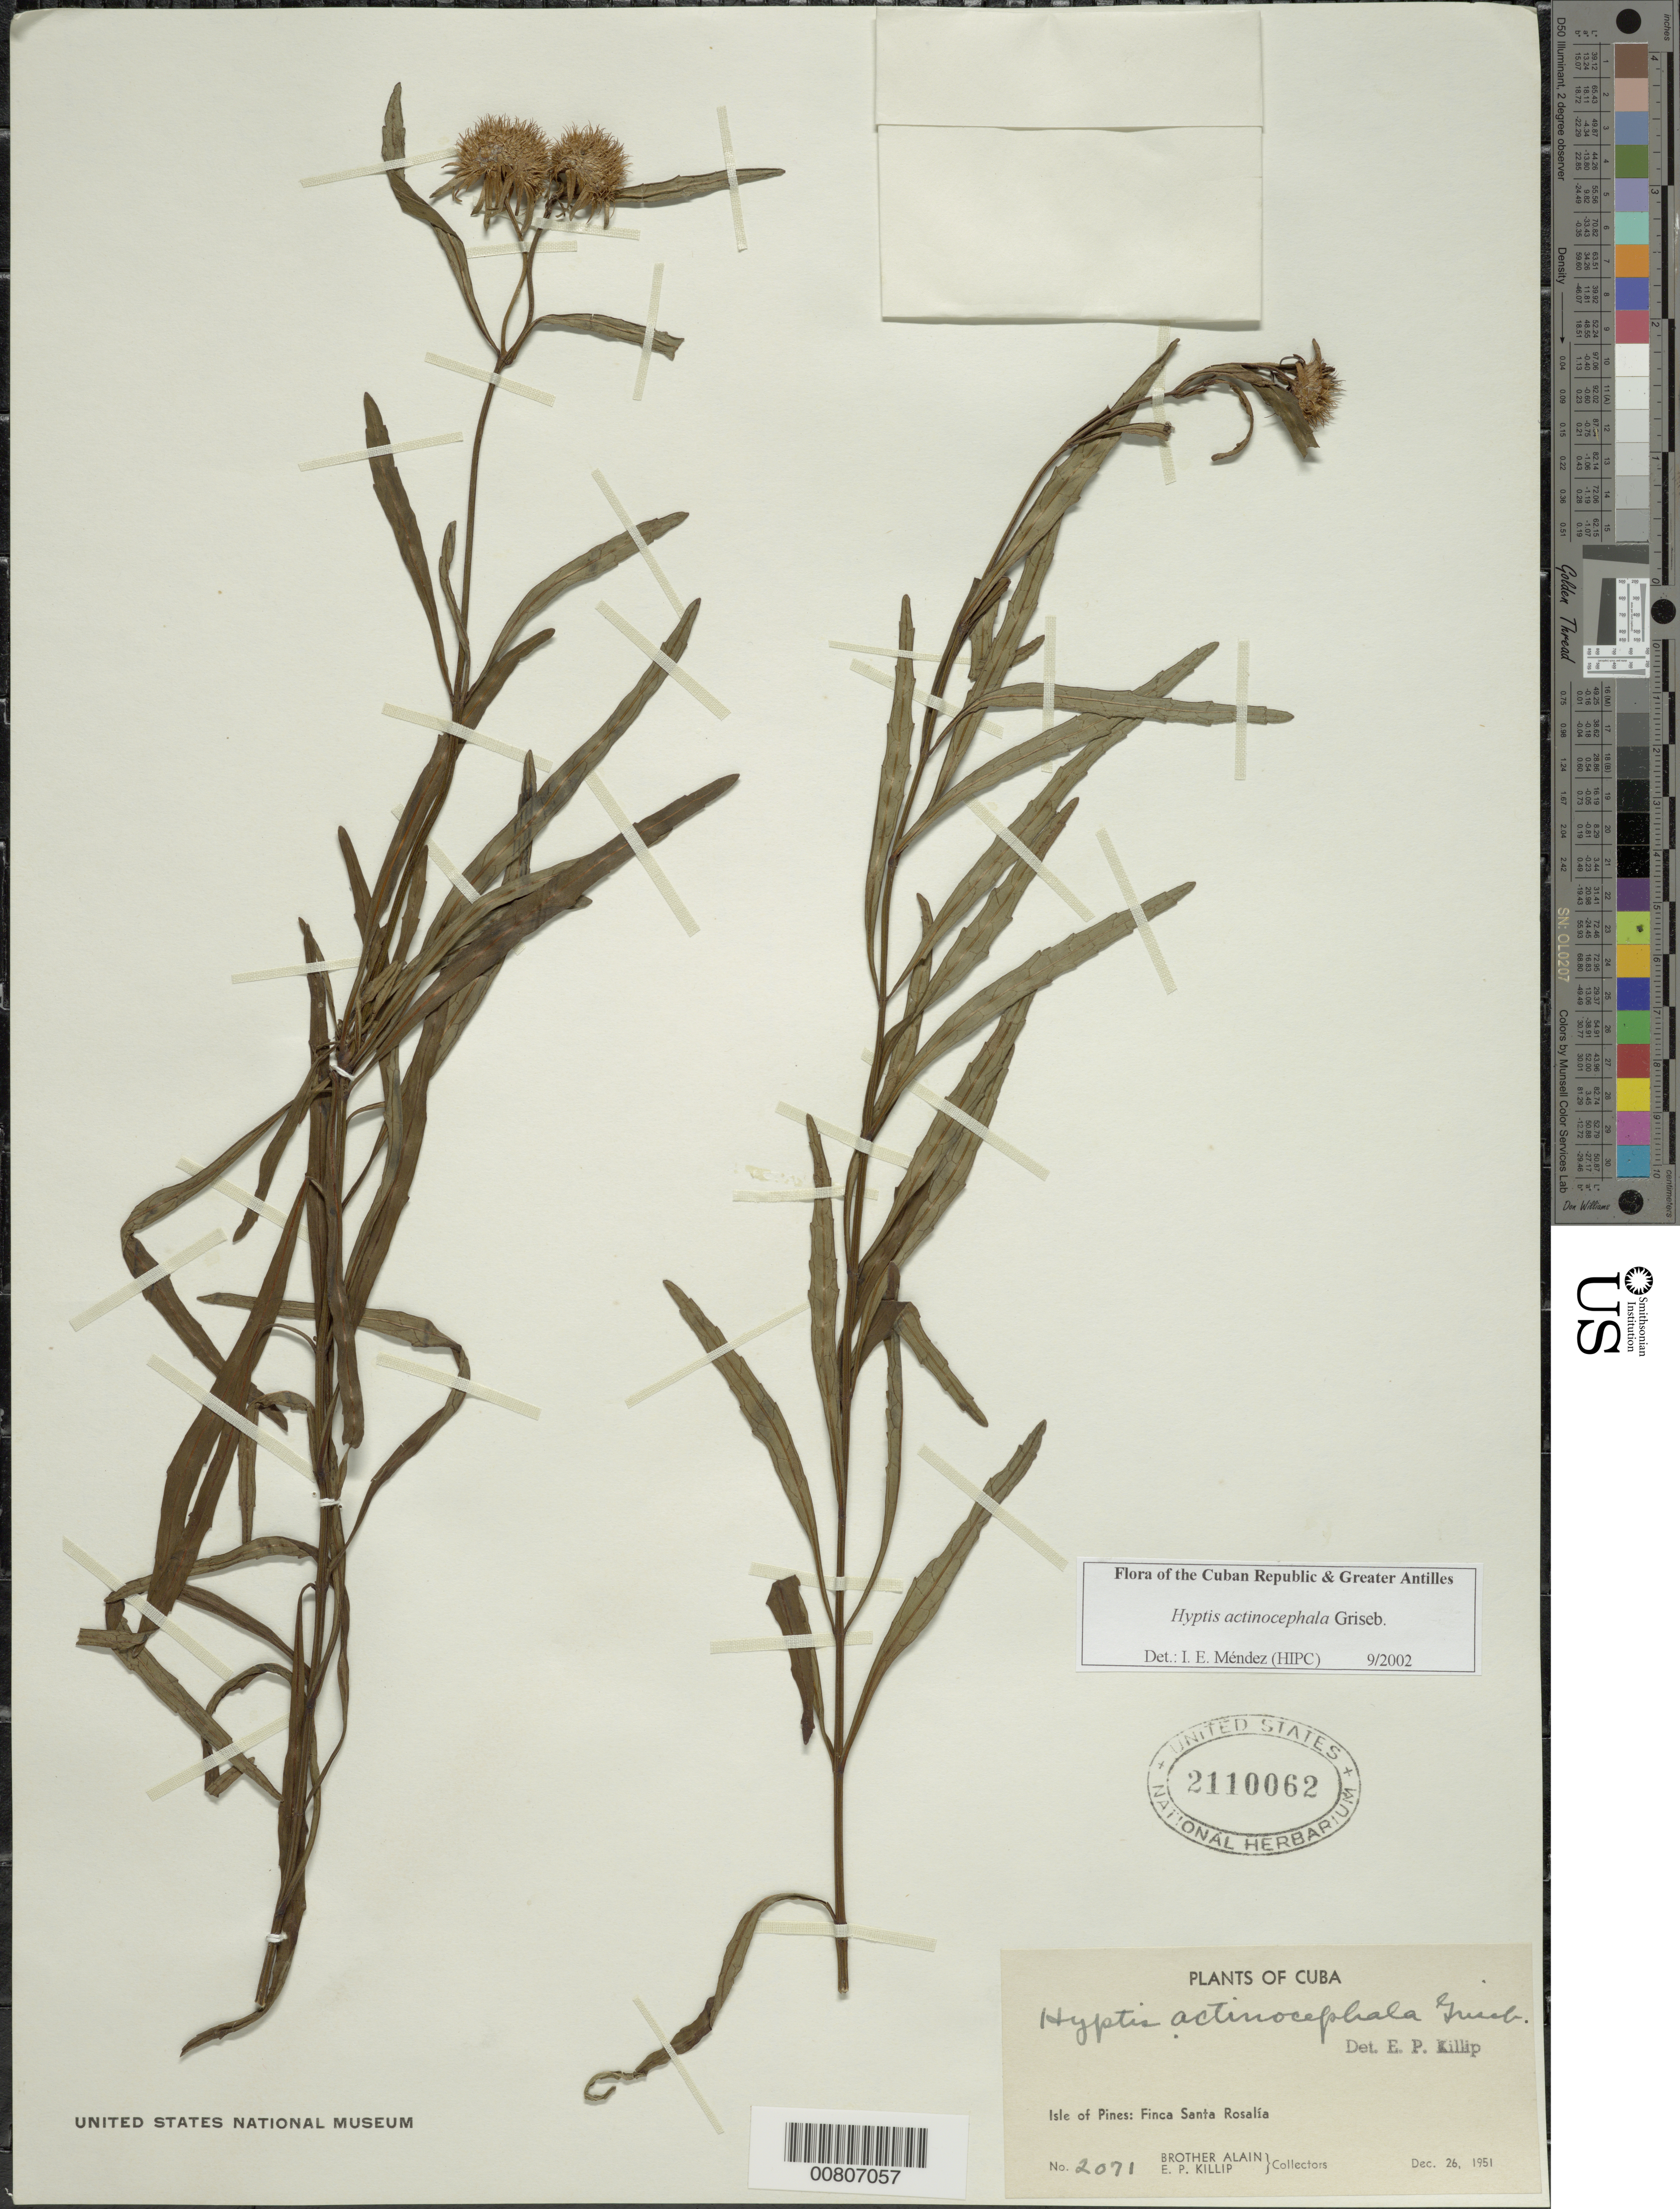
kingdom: Plantae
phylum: Tracheophyta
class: Magnoliopsida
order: Lamiales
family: Lamiaceae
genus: Hyptis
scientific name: Hyptis actinocephala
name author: Griseb.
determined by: Méndez, Isidro E., (HIPC)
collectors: A. H. Liogier & E. P. Killip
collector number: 2071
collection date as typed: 26 Dec 1951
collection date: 1951-12-26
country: Cuba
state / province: Isla de la Juventud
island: Isla de la Juventud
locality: Isle of Pines, Finca Santa Rosalía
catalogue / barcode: US 2110062